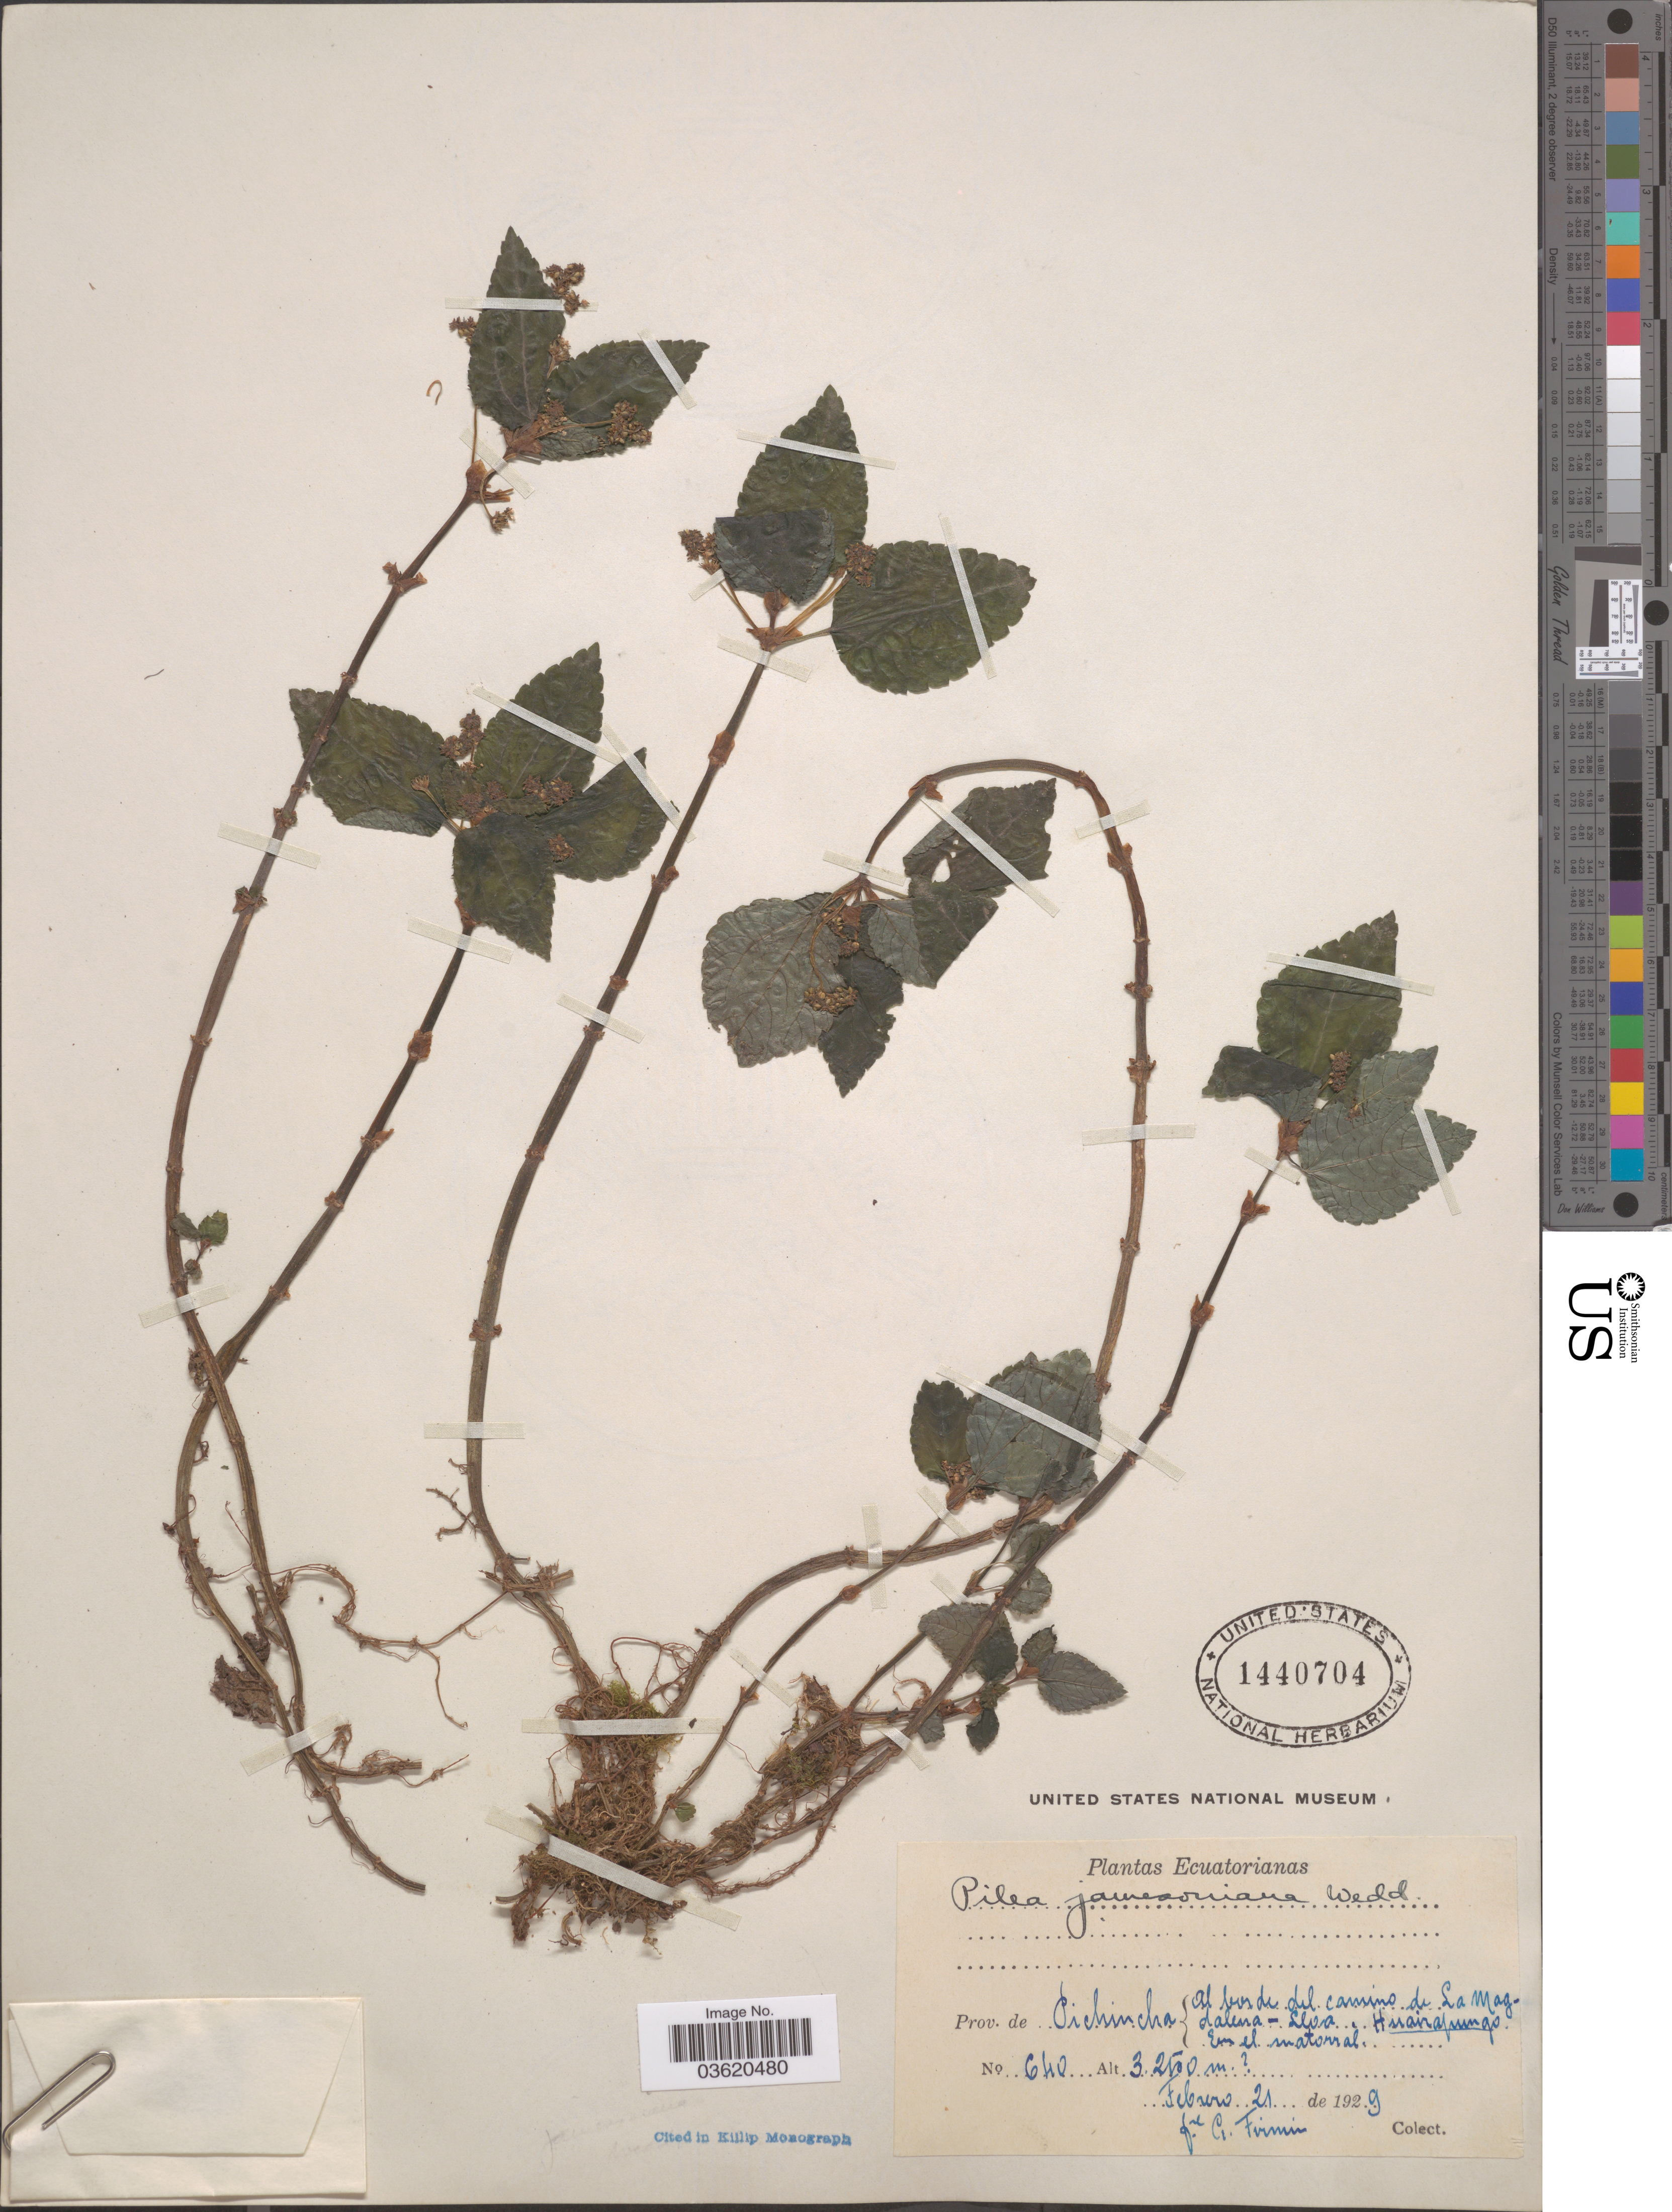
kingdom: Plantae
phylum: Tracheophyta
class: Magnoliopsida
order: Rosales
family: Urticaceae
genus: Pilea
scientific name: Pilea jamesoniana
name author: Wedd.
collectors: F. Firmin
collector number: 640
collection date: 1929-02-21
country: Ecuador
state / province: Pichincha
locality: Al borde del camino de La Magdalena - Llva. Huairapungo.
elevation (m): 3250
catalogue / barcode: US 1440704